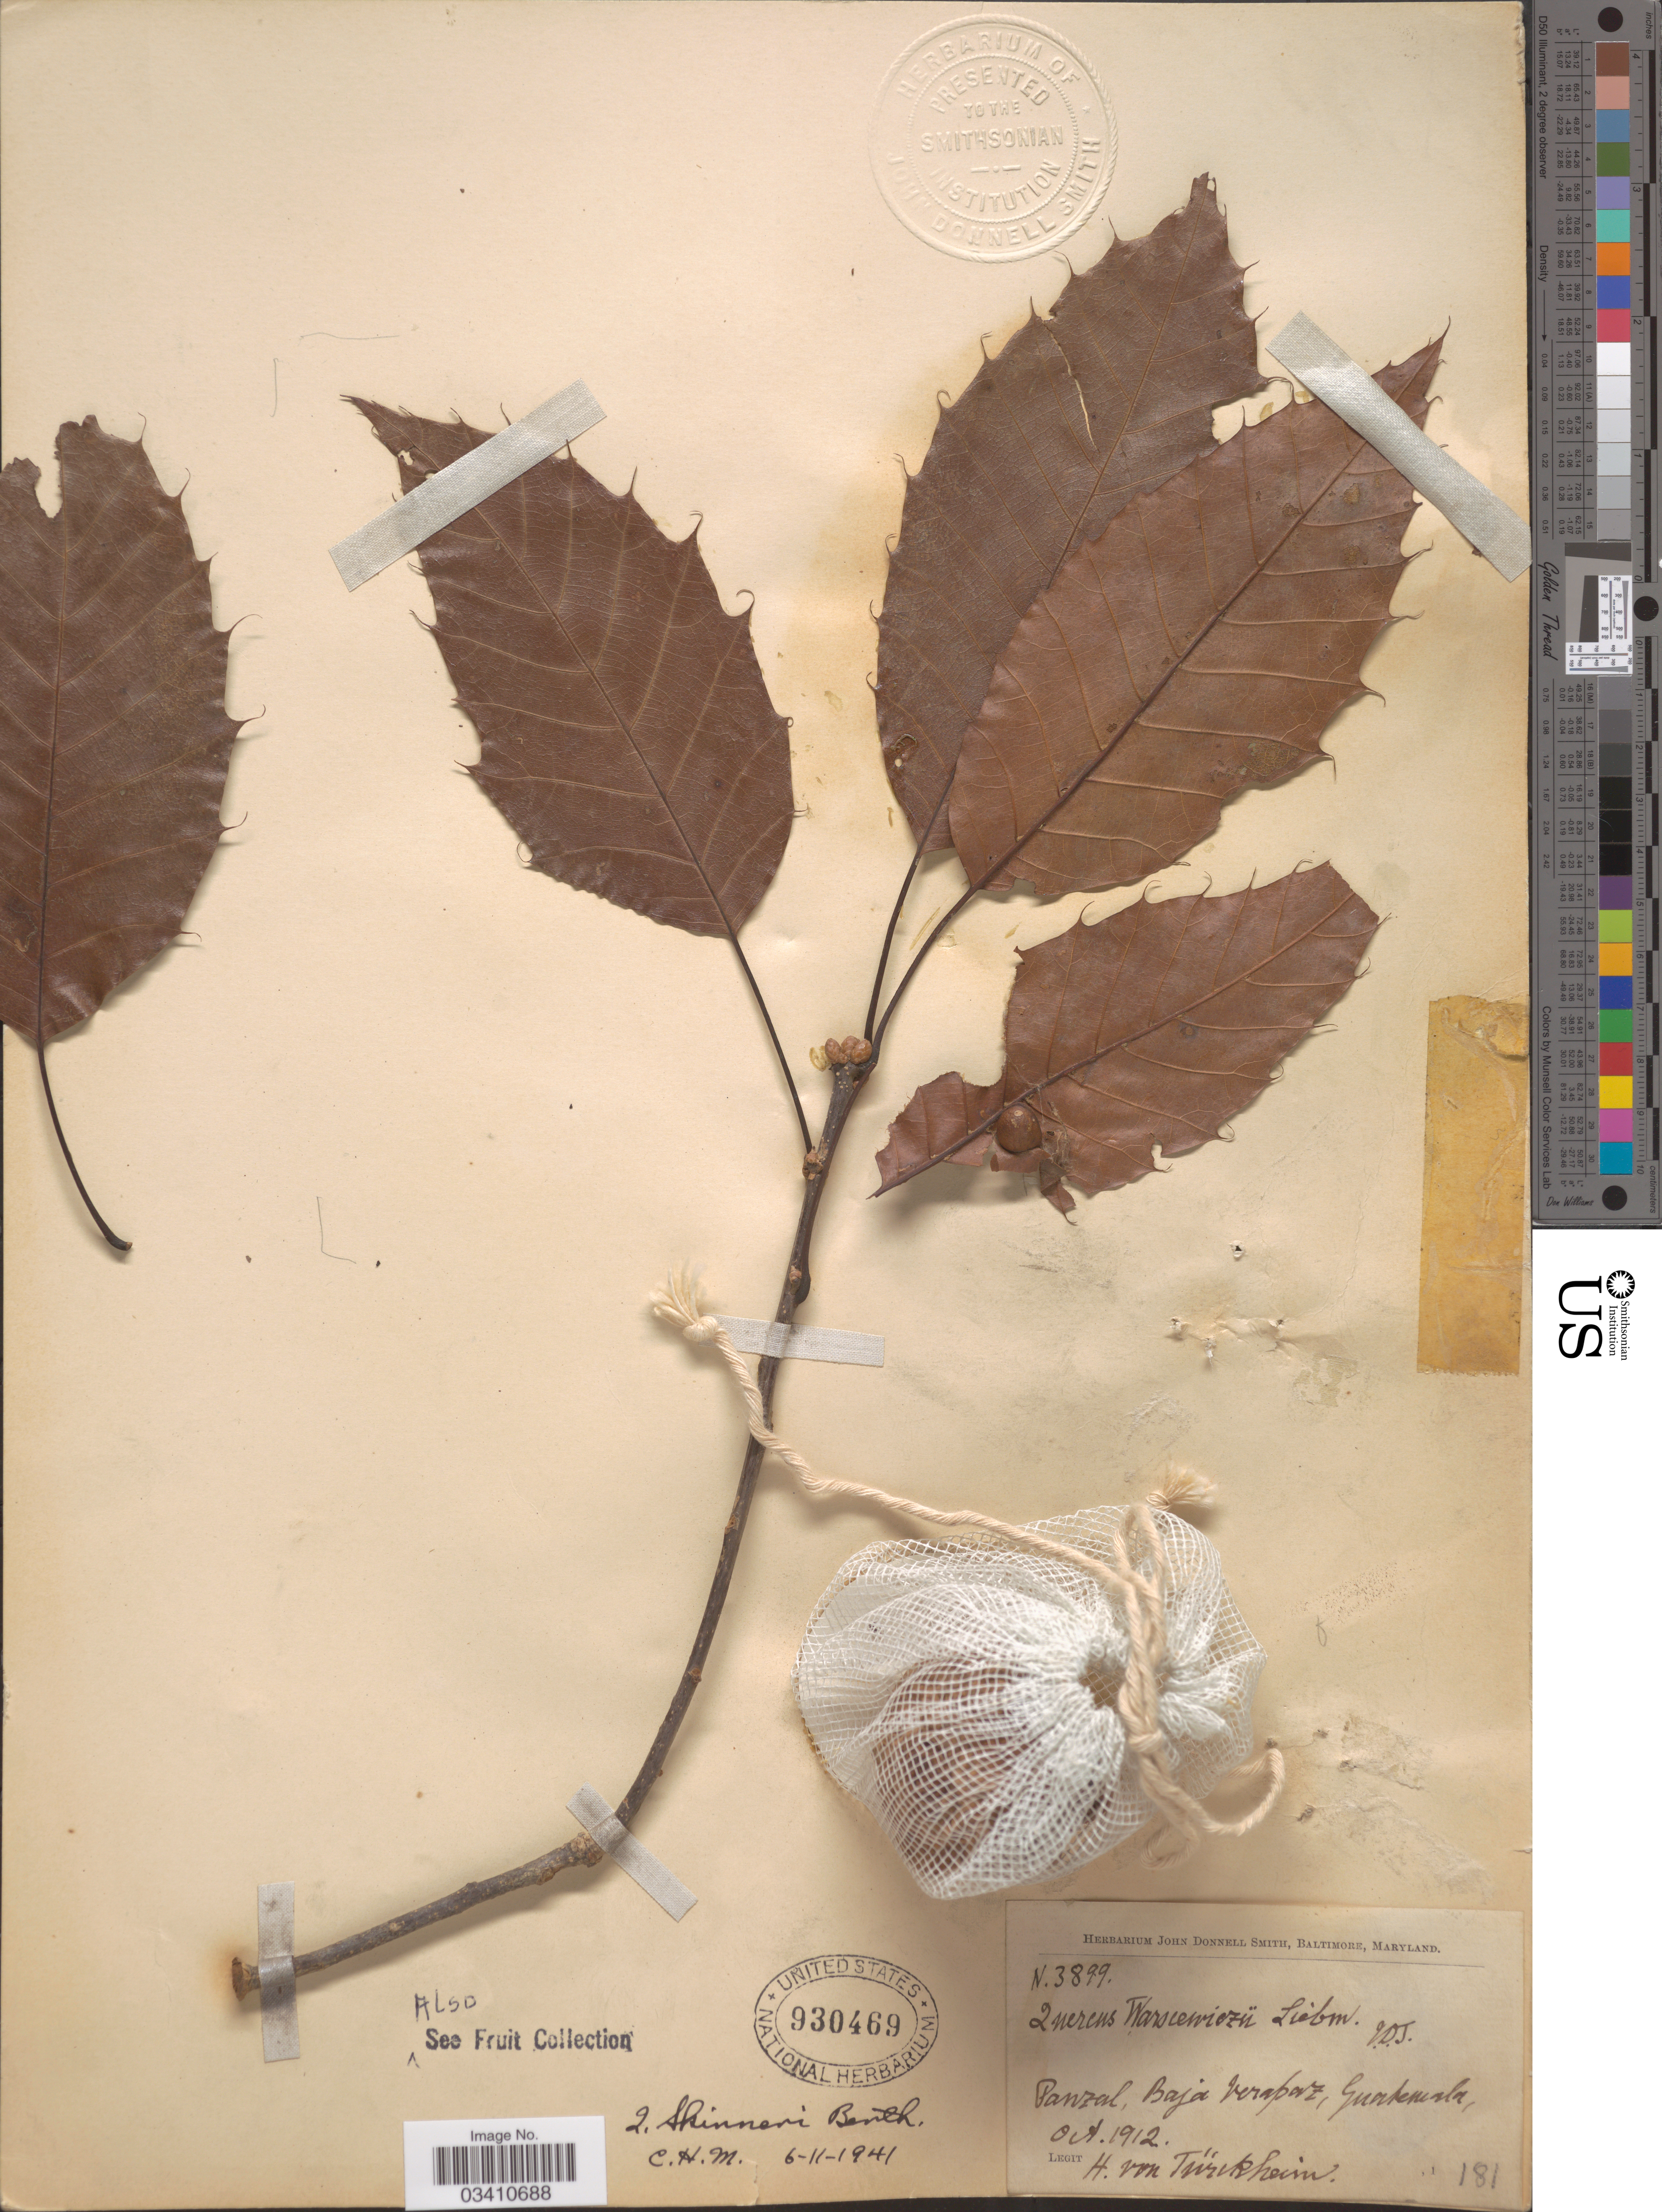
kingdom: Plantae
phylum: Tracheophyta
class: Magnoliopsida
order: Fagales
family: Fagaceae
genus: Quercus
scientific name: Quercus skinneri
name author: Benth.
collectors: H. von Türckheim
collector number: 3899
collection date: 1912-10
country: Guatemala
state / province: Baja Verapaz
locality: Panzal.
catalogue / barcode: US 930469